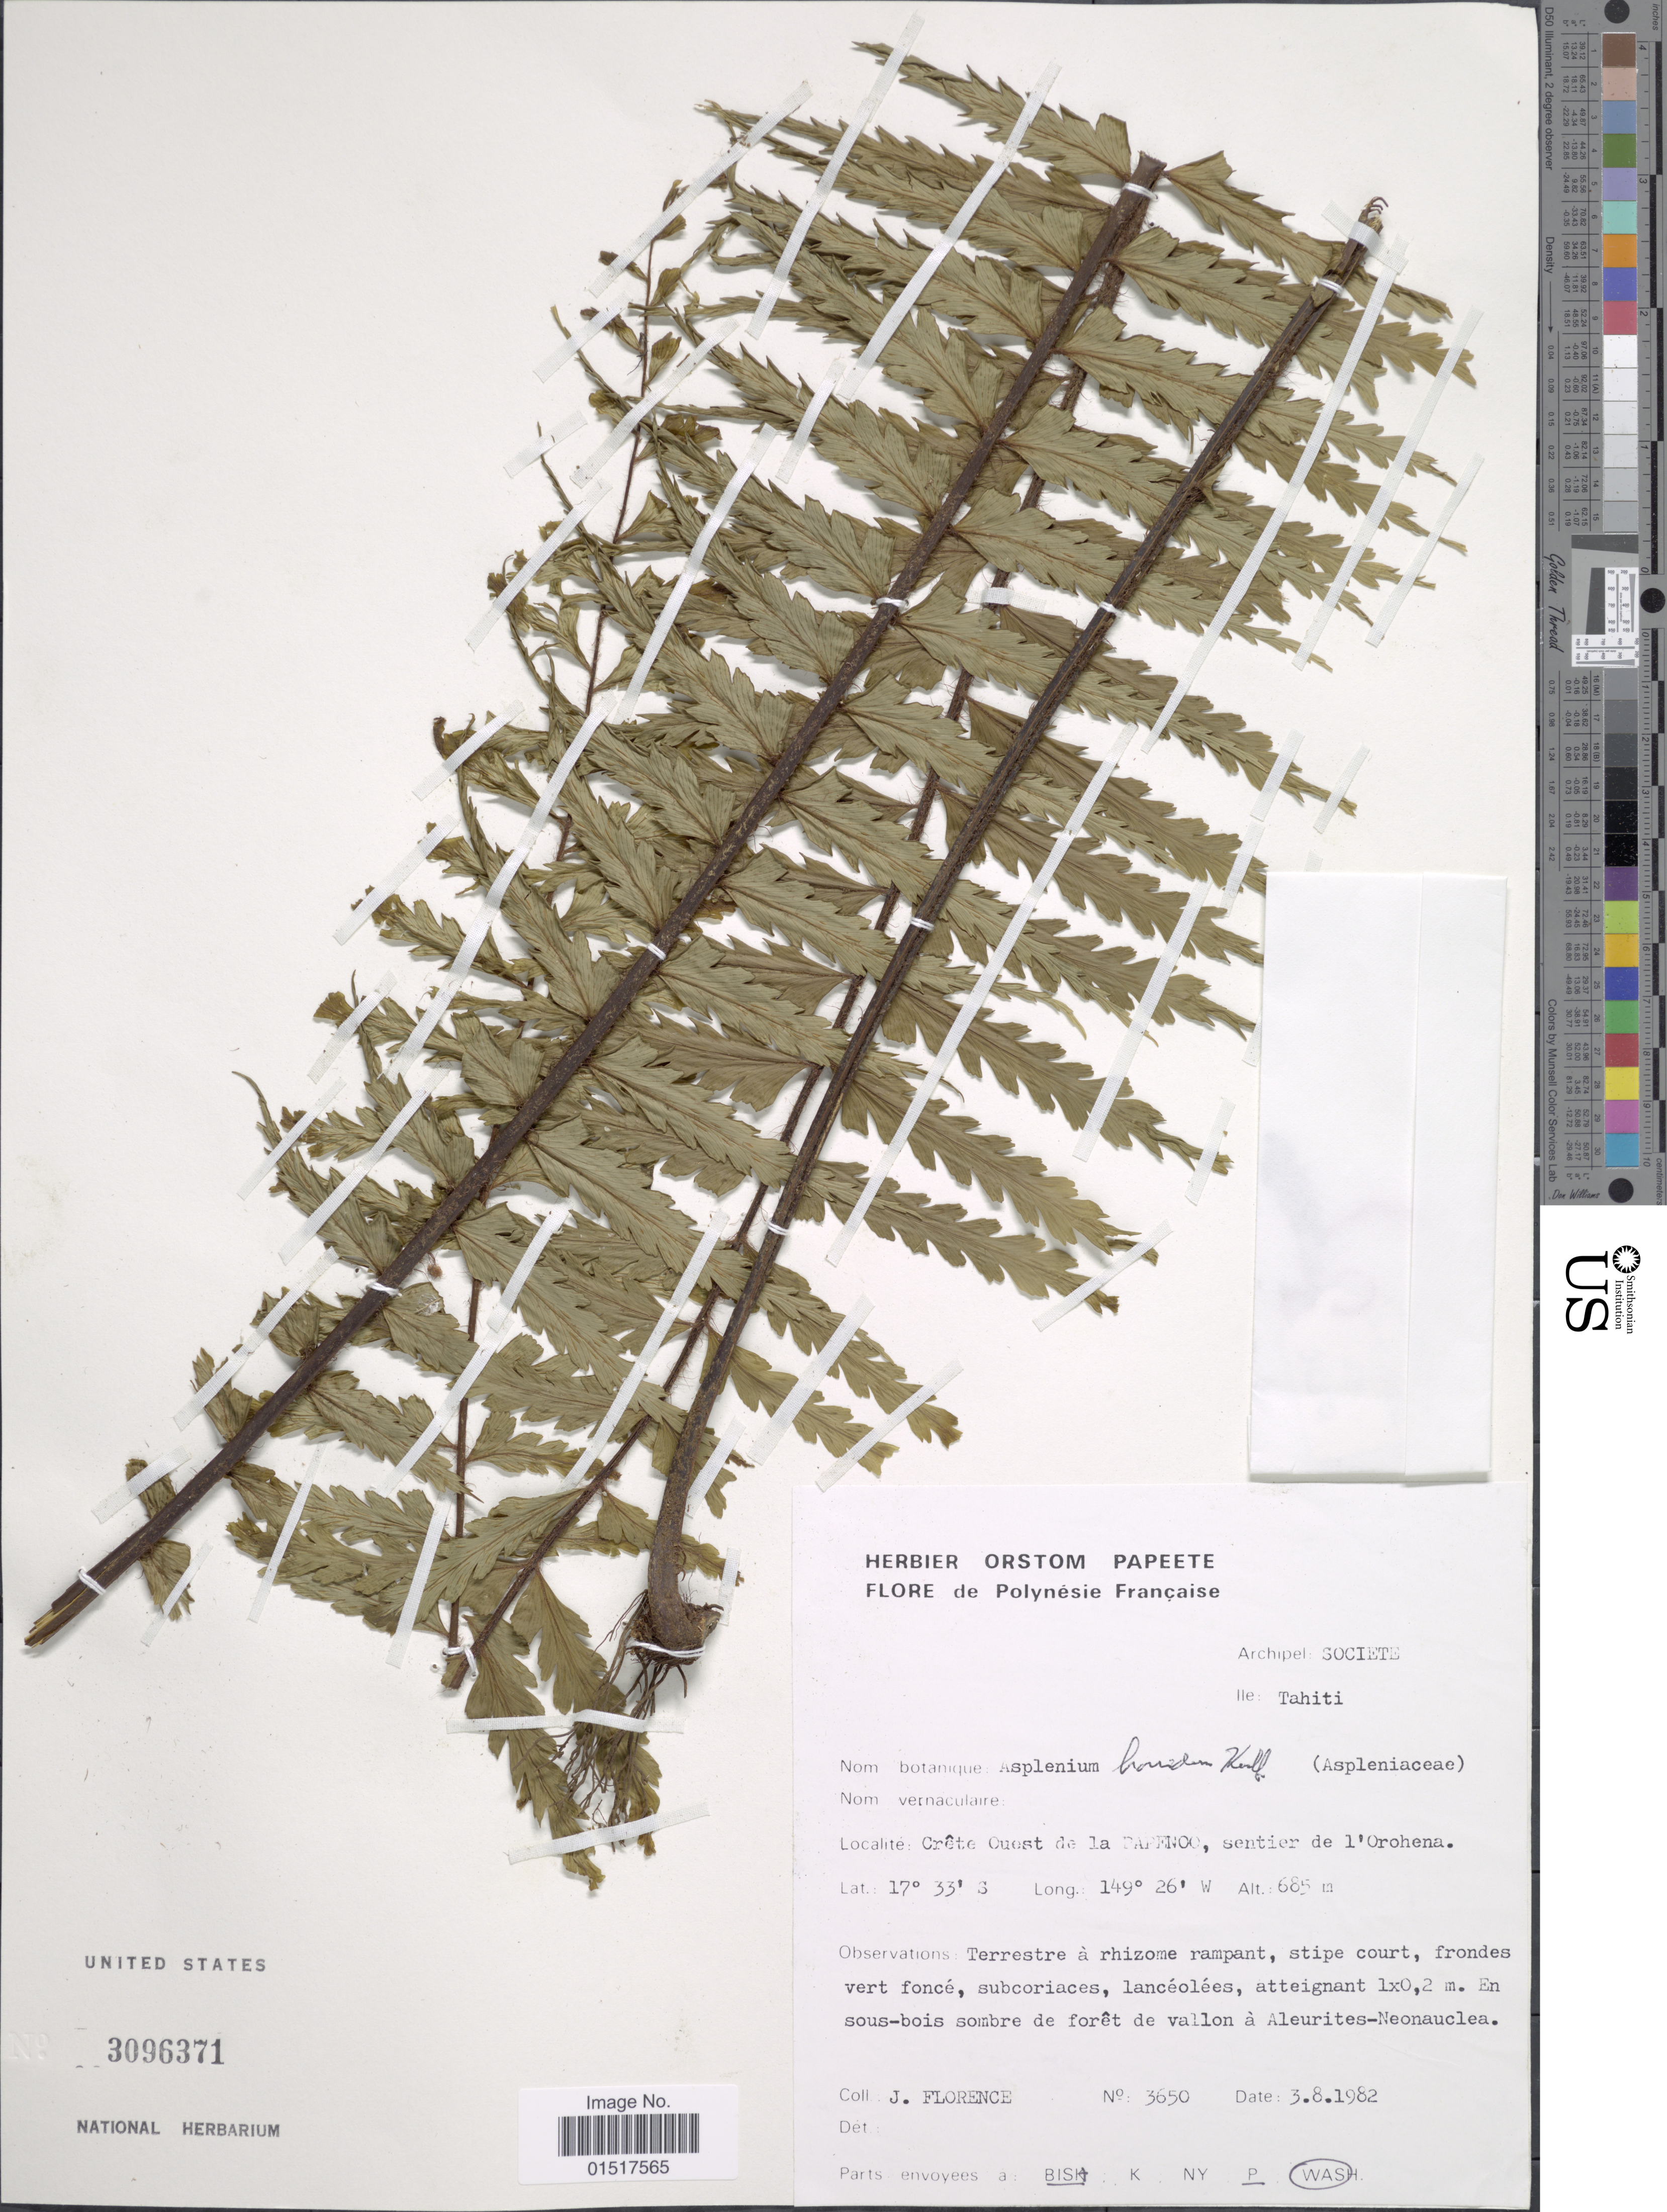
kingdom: Plantae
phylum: Tracheophyta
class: Polypodiopsida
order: Polypodiales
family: Aspleniaceae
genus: Asplenium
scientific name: Asplenium horridum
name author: Kaulf.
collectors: J. Florence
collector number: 3650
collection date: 1982-08-03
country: French Polynesia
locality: Archipel: Societe. Ile: Tahiti. Crête Ouest de la Papenoo, sentier de l'Orohena.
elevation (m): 685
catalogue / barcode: US 3096371